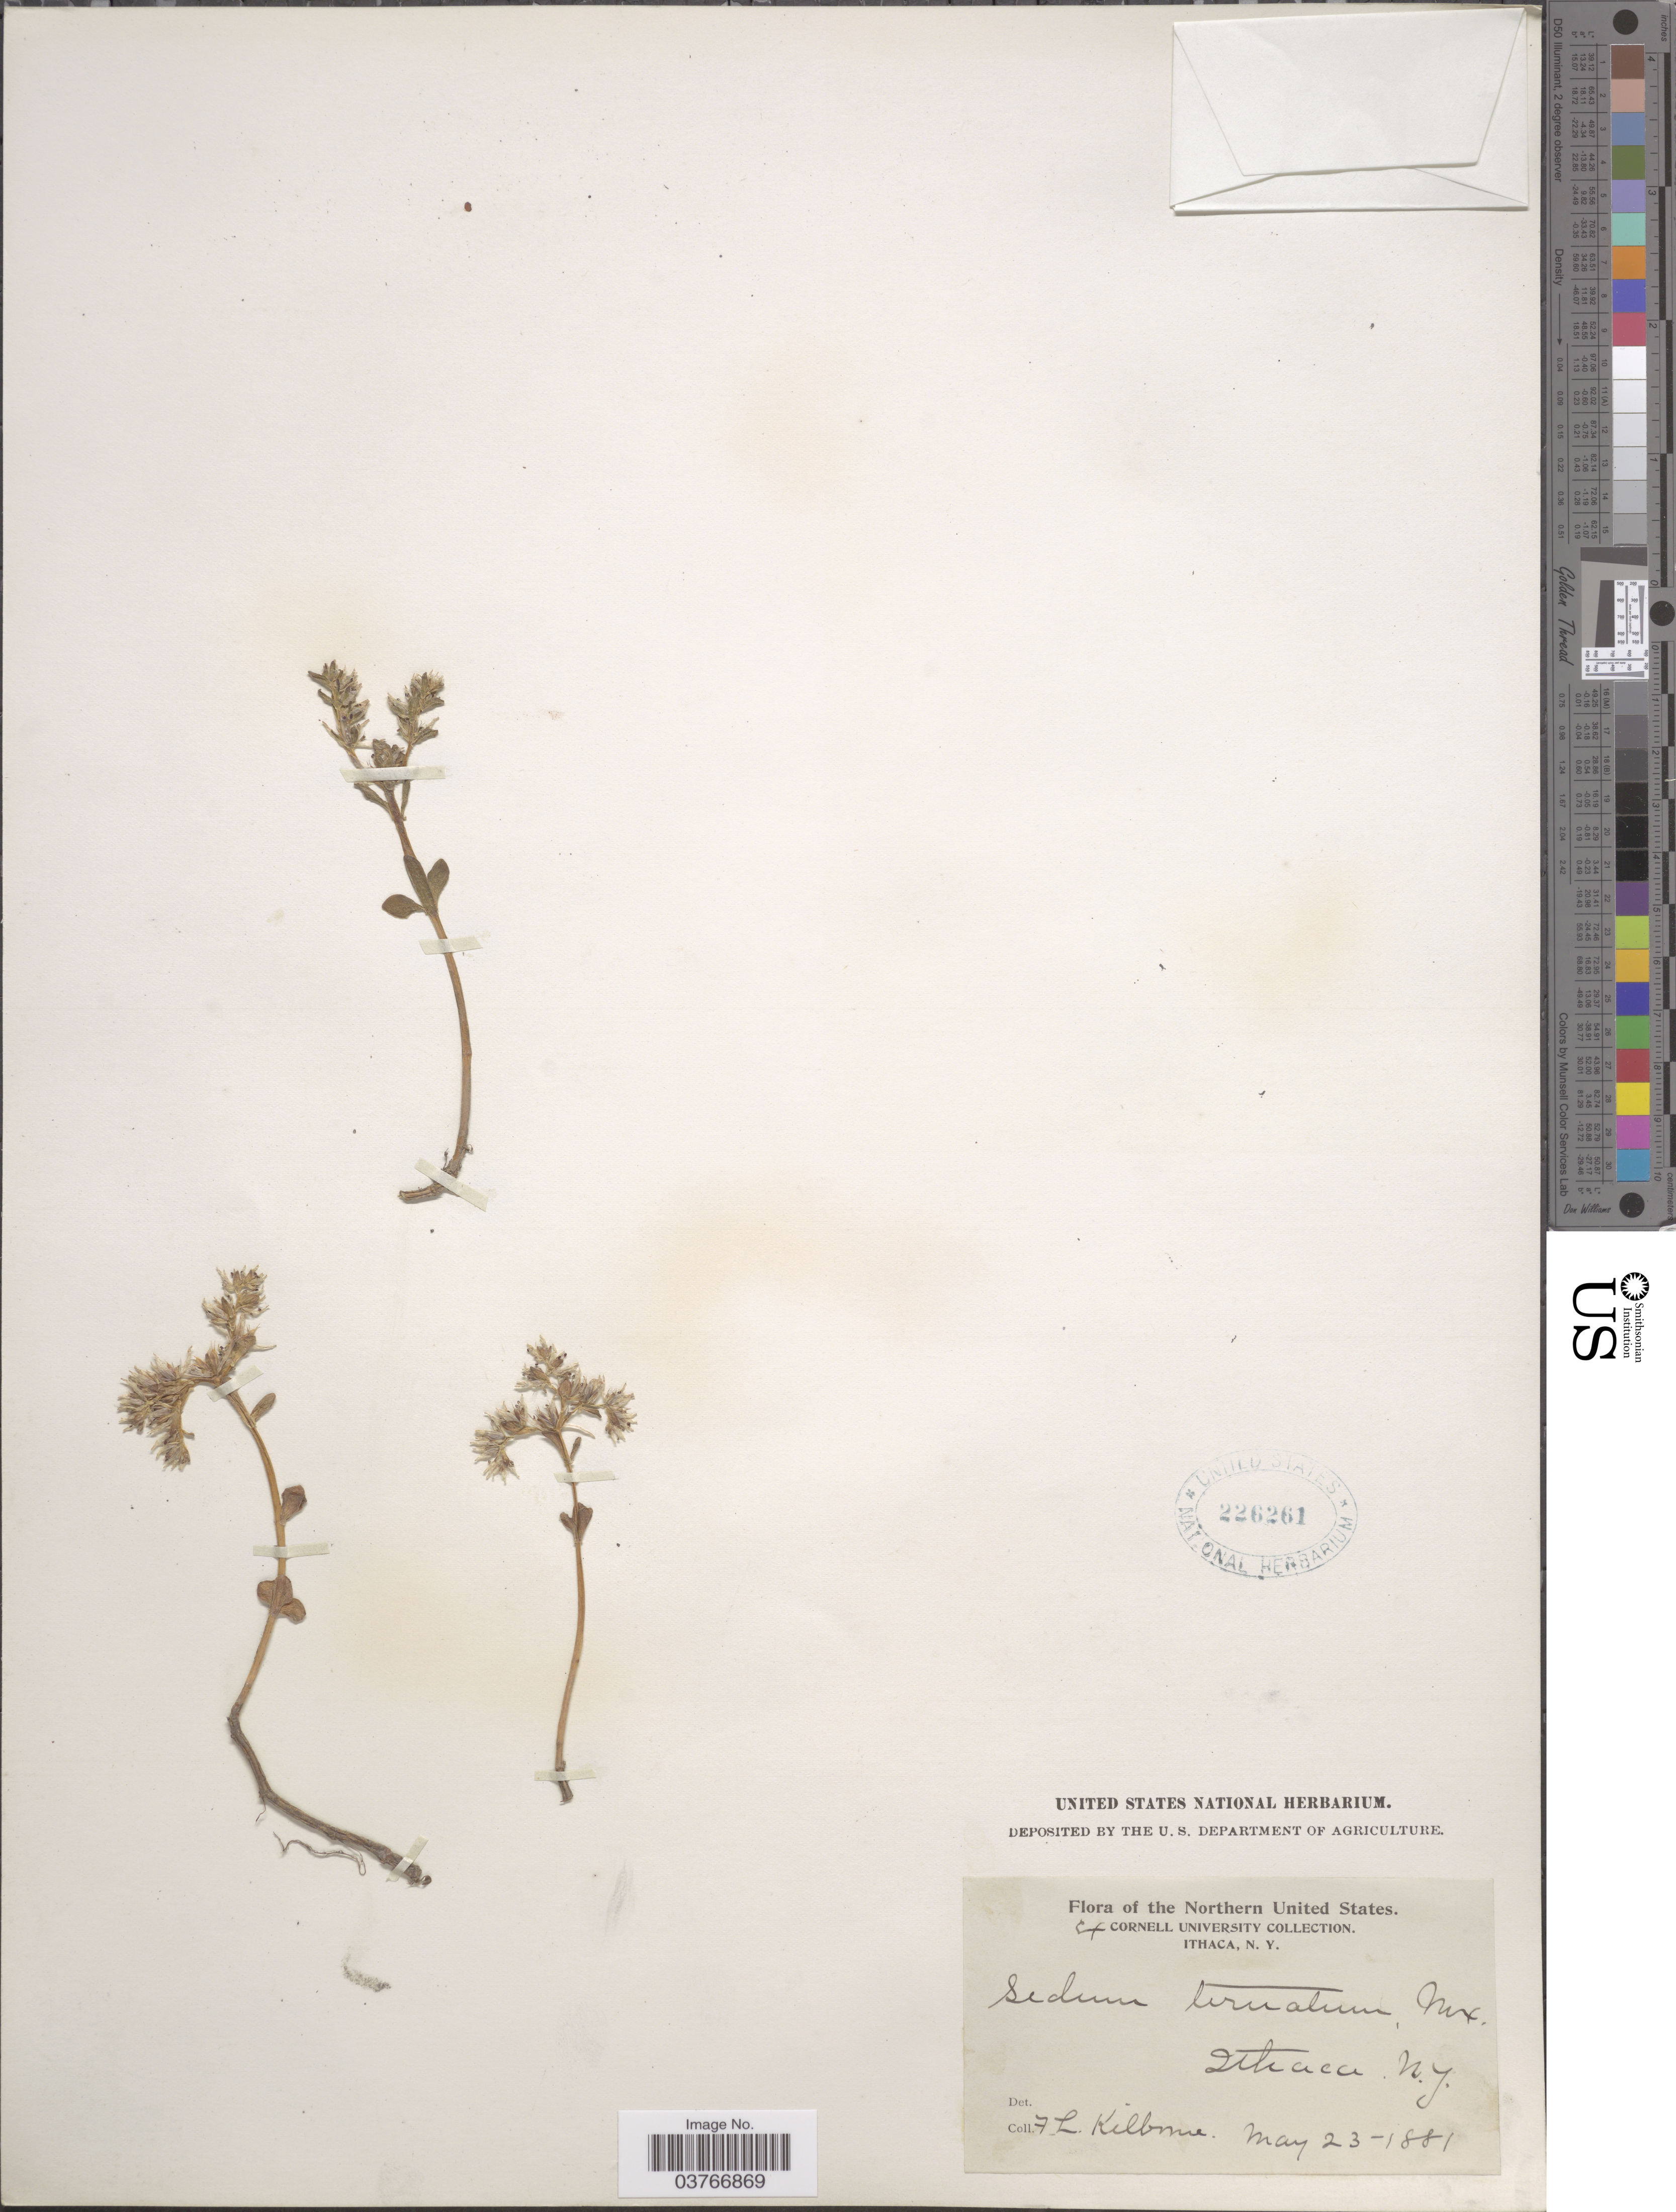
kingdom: Plantae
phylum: Tracheophyta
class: Magnoliopsida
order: Saxifragales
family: Crassulaceae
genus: Sedum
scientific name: Sedum ternatum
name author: Michx.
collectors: F. L. Kilborne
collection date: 1881-05-23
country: United States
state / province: New York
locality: Northern United States. Ithaca.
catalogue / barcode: US 226261